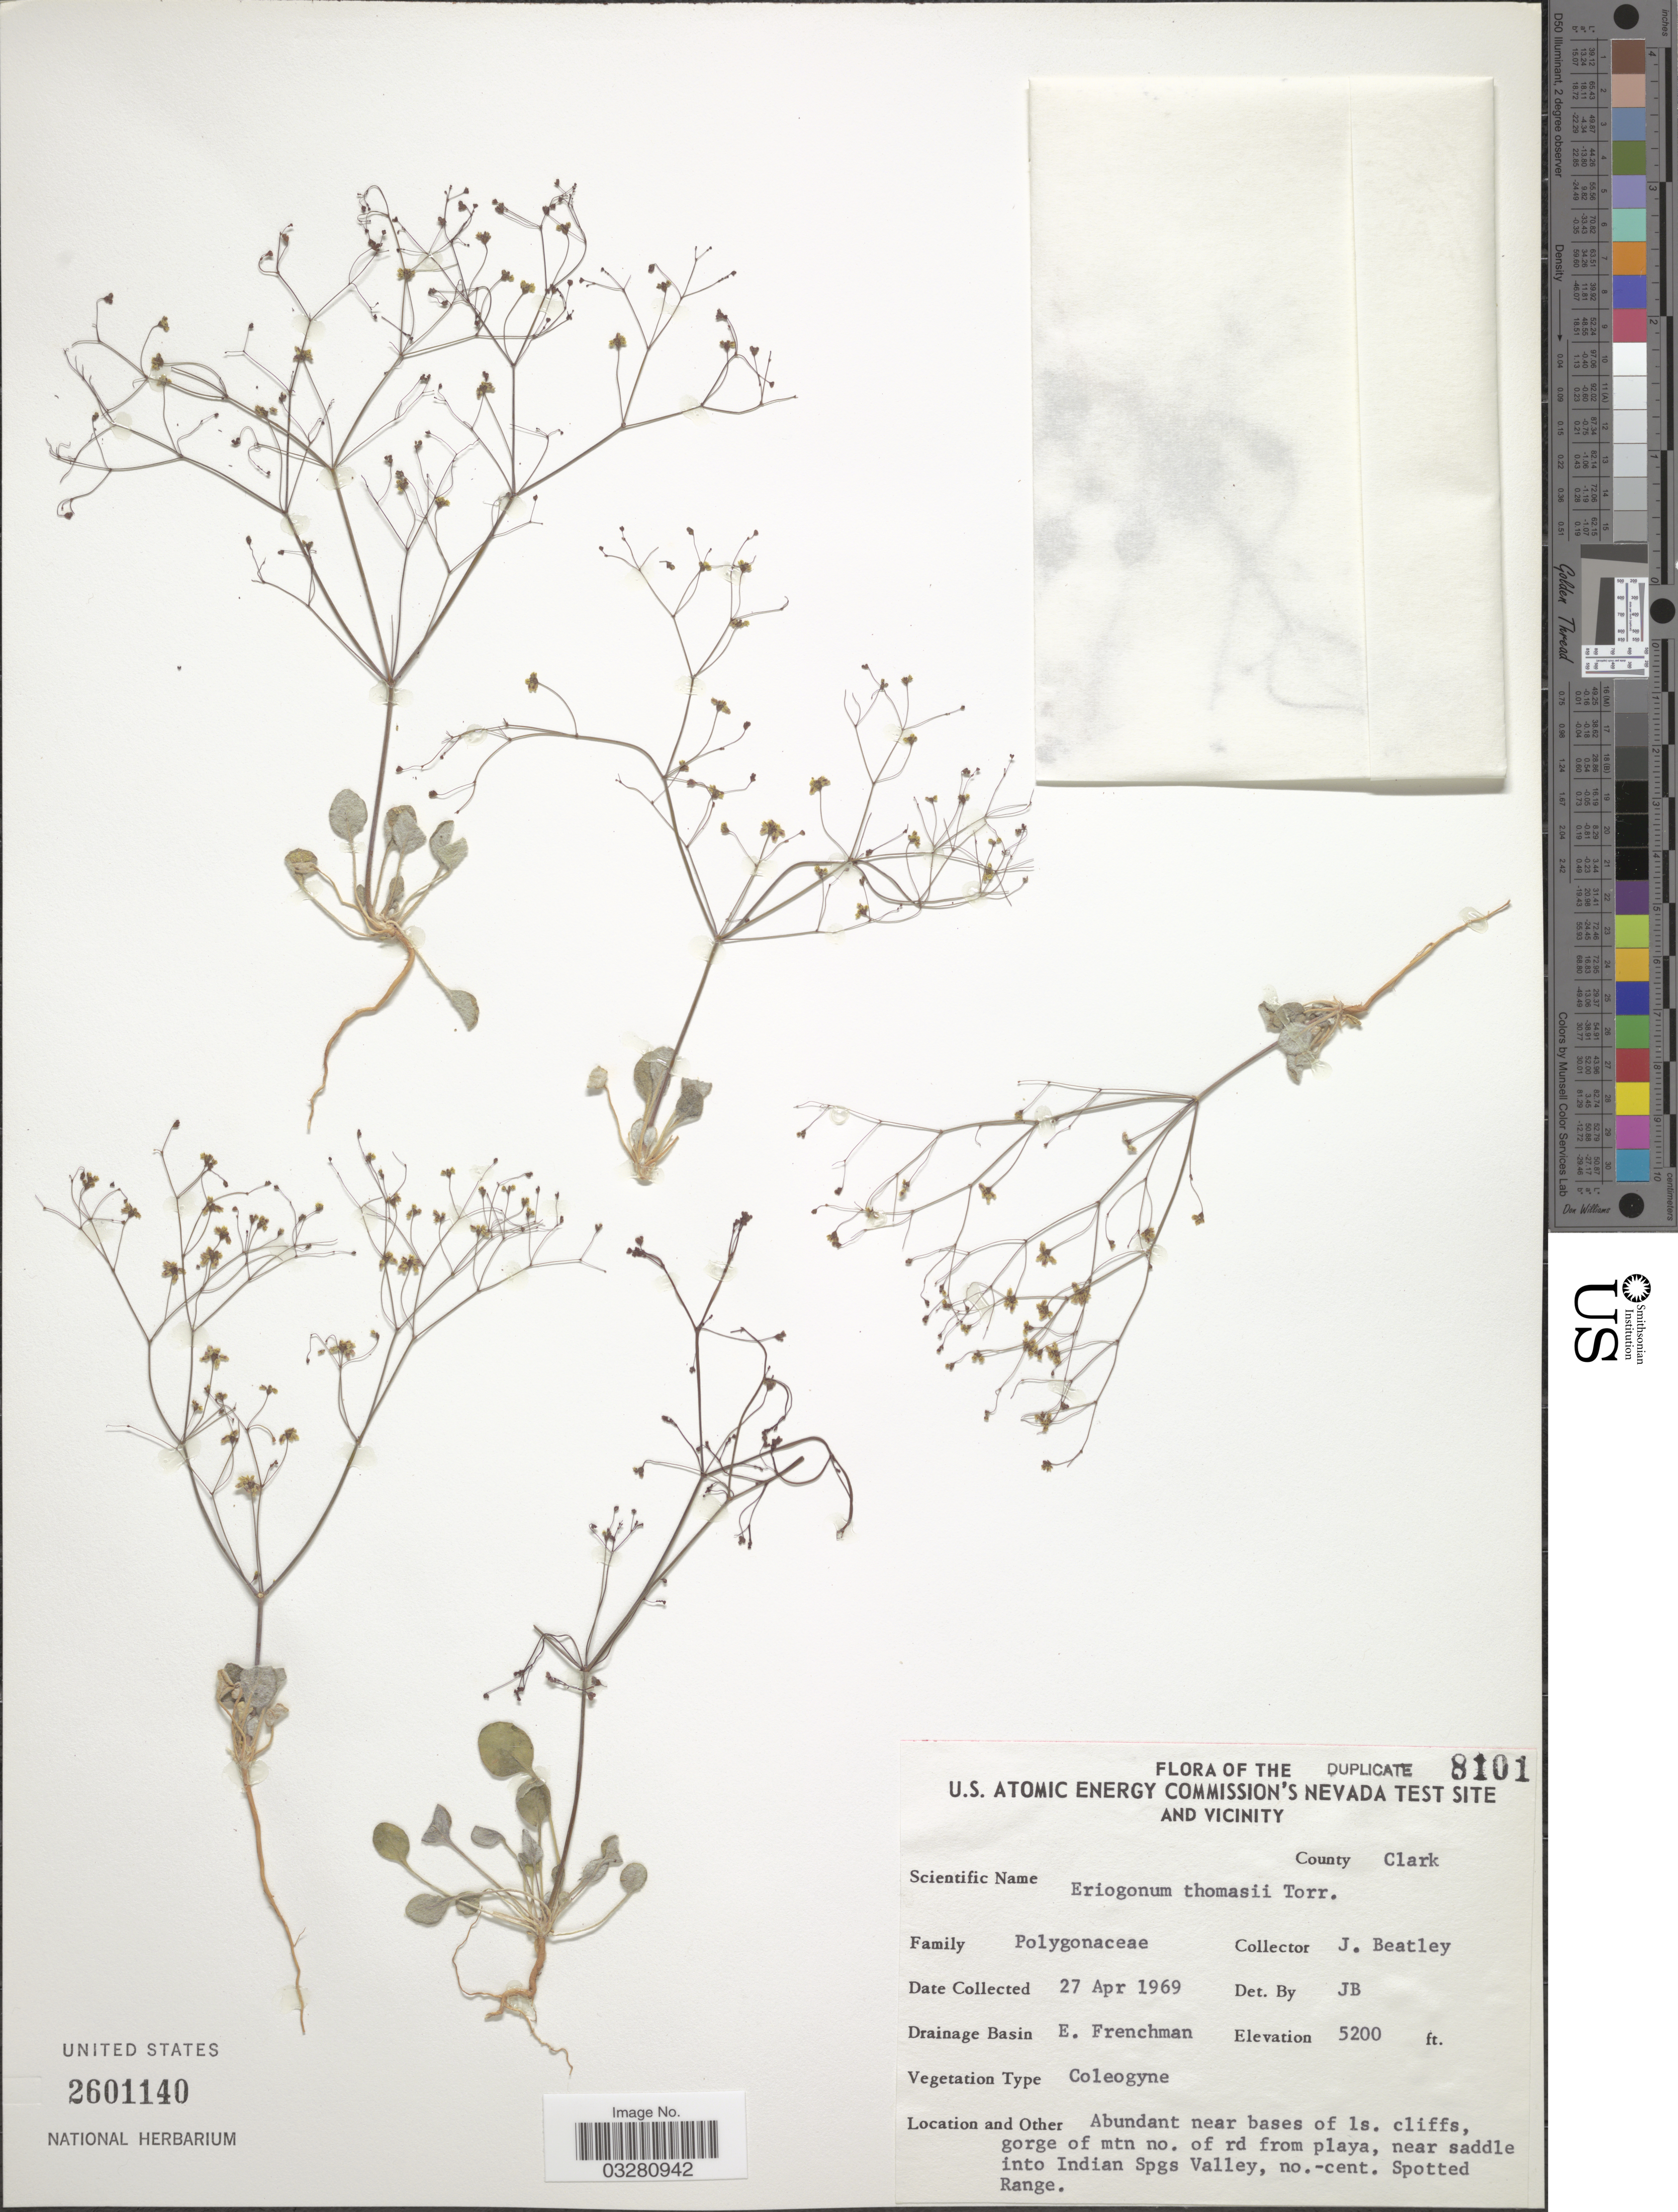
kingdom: Plantae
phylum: Tracheophyta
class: Magnoliopsida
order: Caryophyllales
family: Polygonaceae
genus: Eriogonum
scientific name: Eriogonum thomasii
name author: Torr.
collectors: J. C. Beatley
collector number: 8101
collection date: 1969-04-27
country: United States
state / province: Nevada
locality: U. S. Atomic Energy Commission's Nevada Test Site and Vicinity. County Clark. Drainage Basin E. Frenchman. Near saddle into Indian Spgs Valley, no.-cent. Spotted Range.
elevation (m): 1585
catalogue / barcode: US 2601140